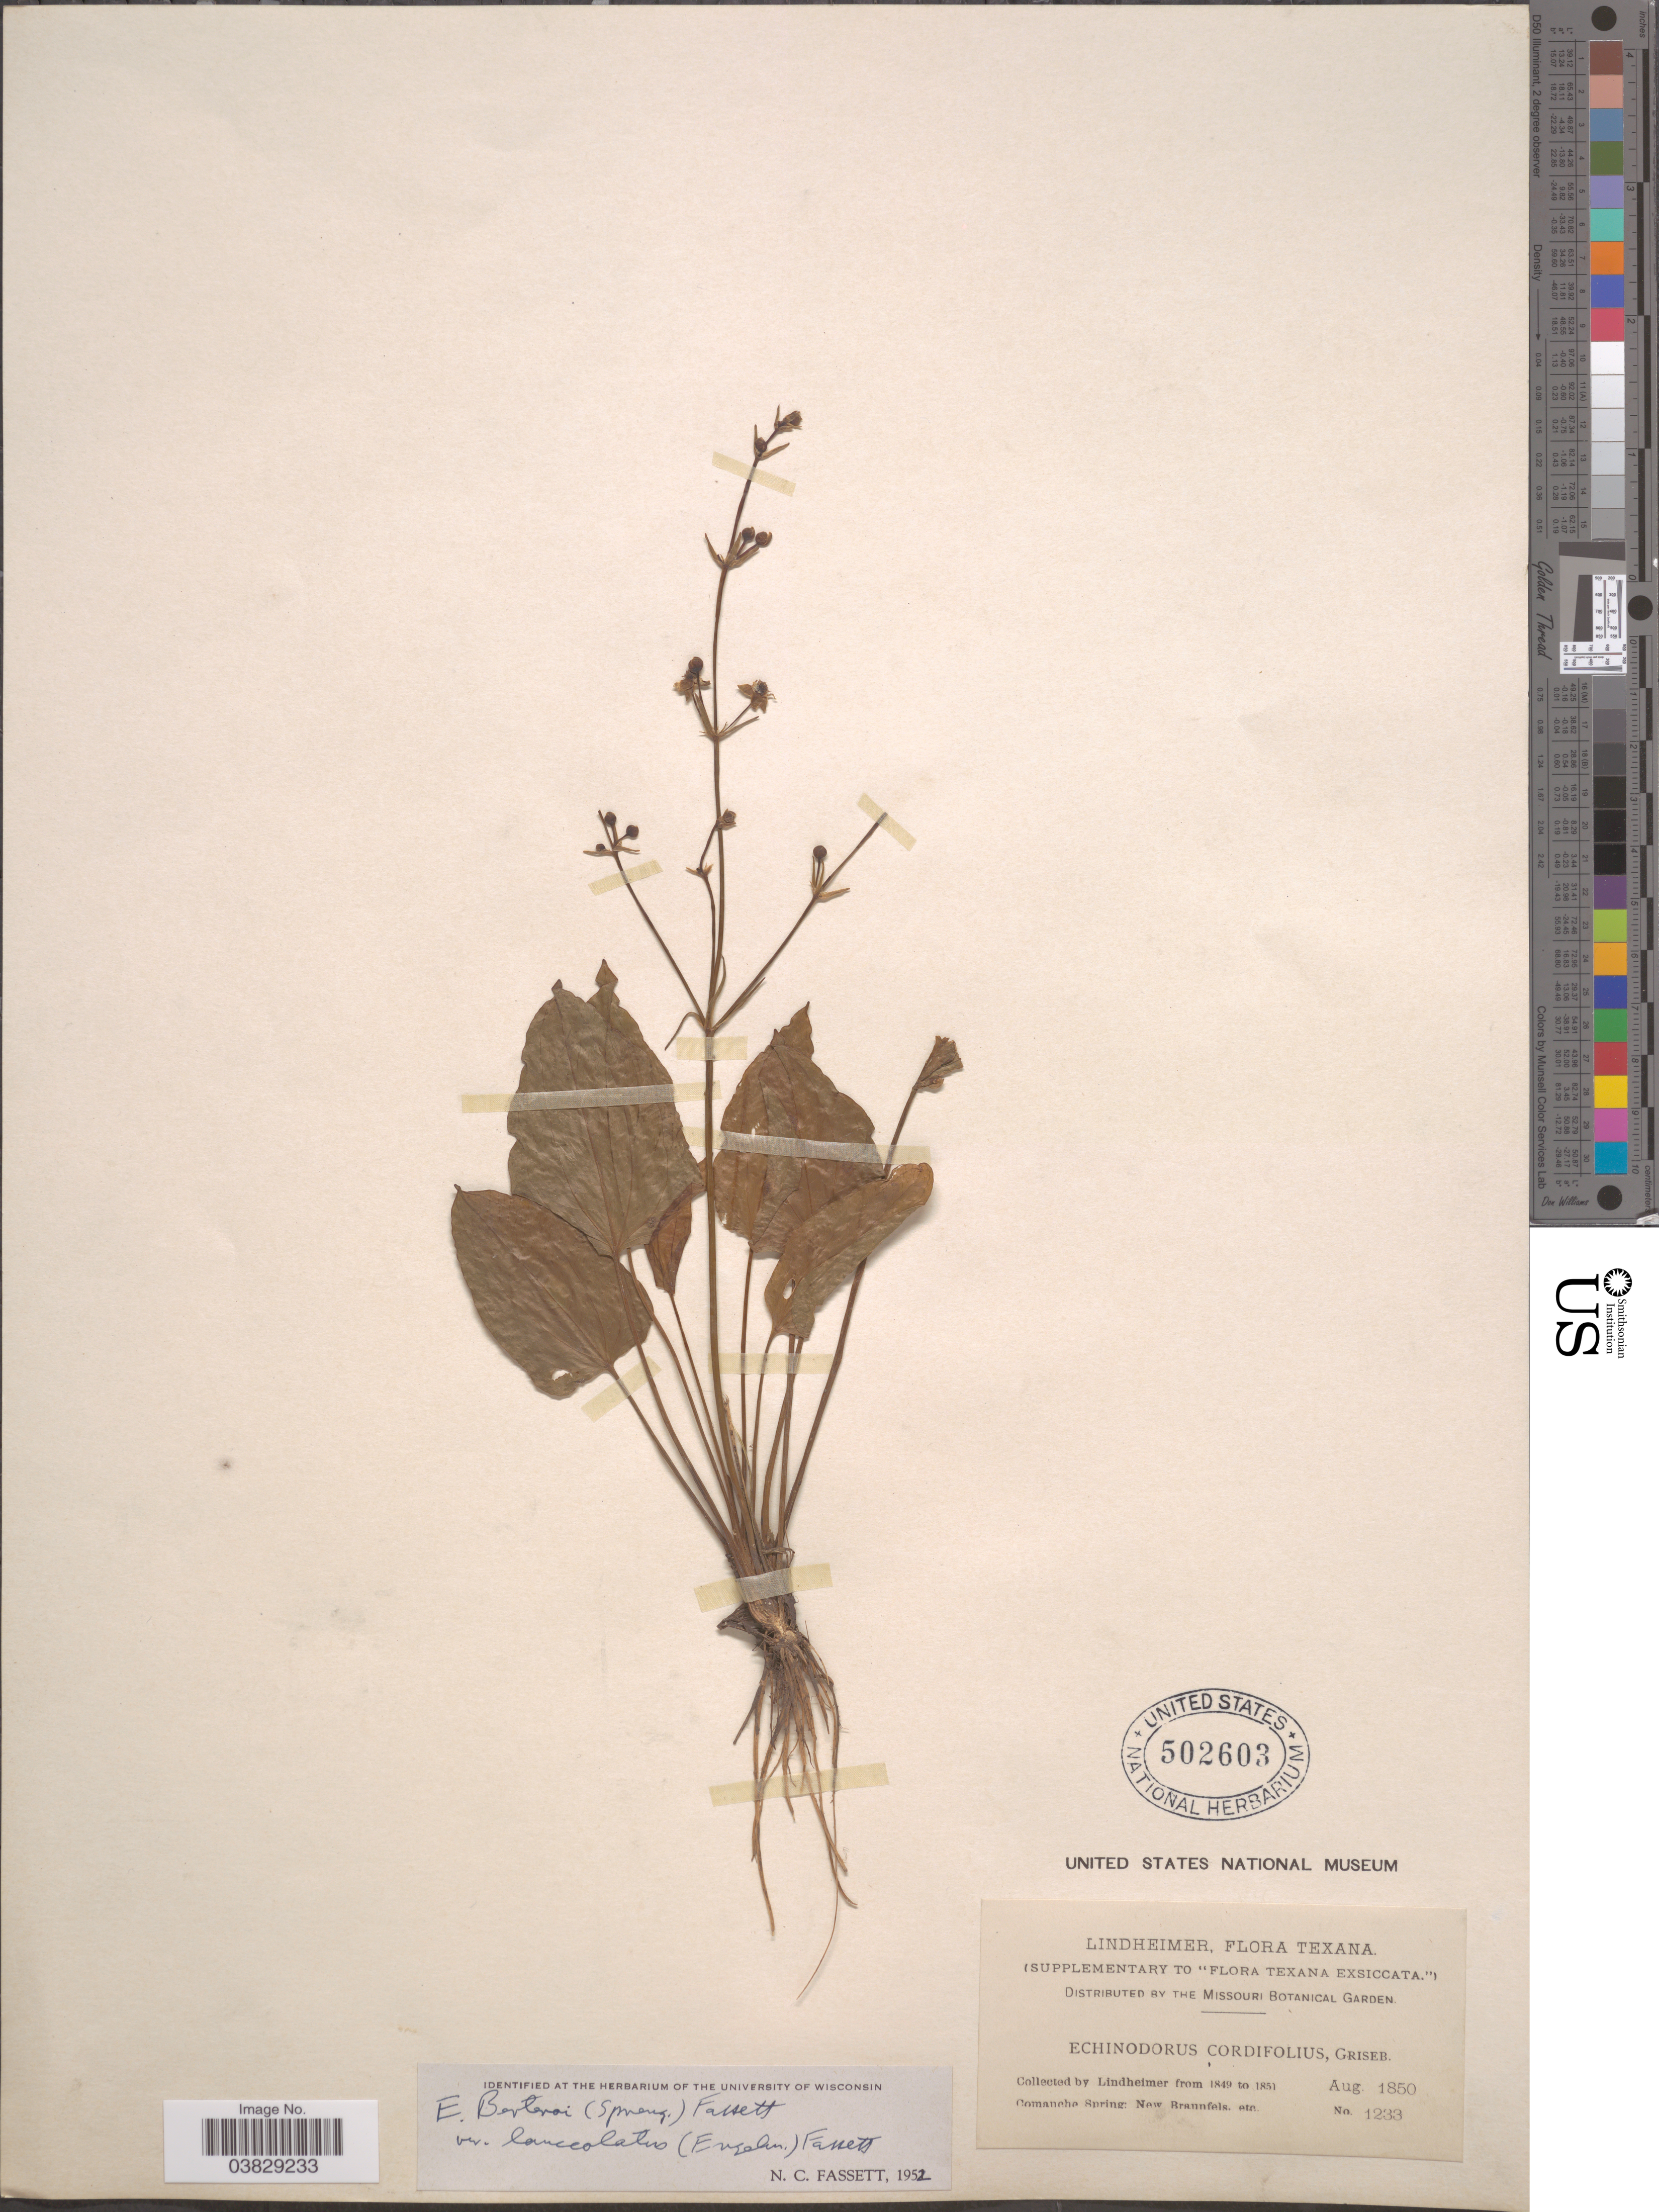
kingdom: Plantae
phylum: Tracheophyta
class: Liliopsida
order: Alismatales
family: Alismataceae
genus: Echinodorus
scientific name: Echinodorus berteroi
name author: (Spreng.) Fassett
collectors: -. Lindheimer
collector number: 1233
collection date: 1850-08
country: United States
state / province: Texas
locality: Comanche Spring: New Branfels. etc.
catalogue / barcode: US 502603